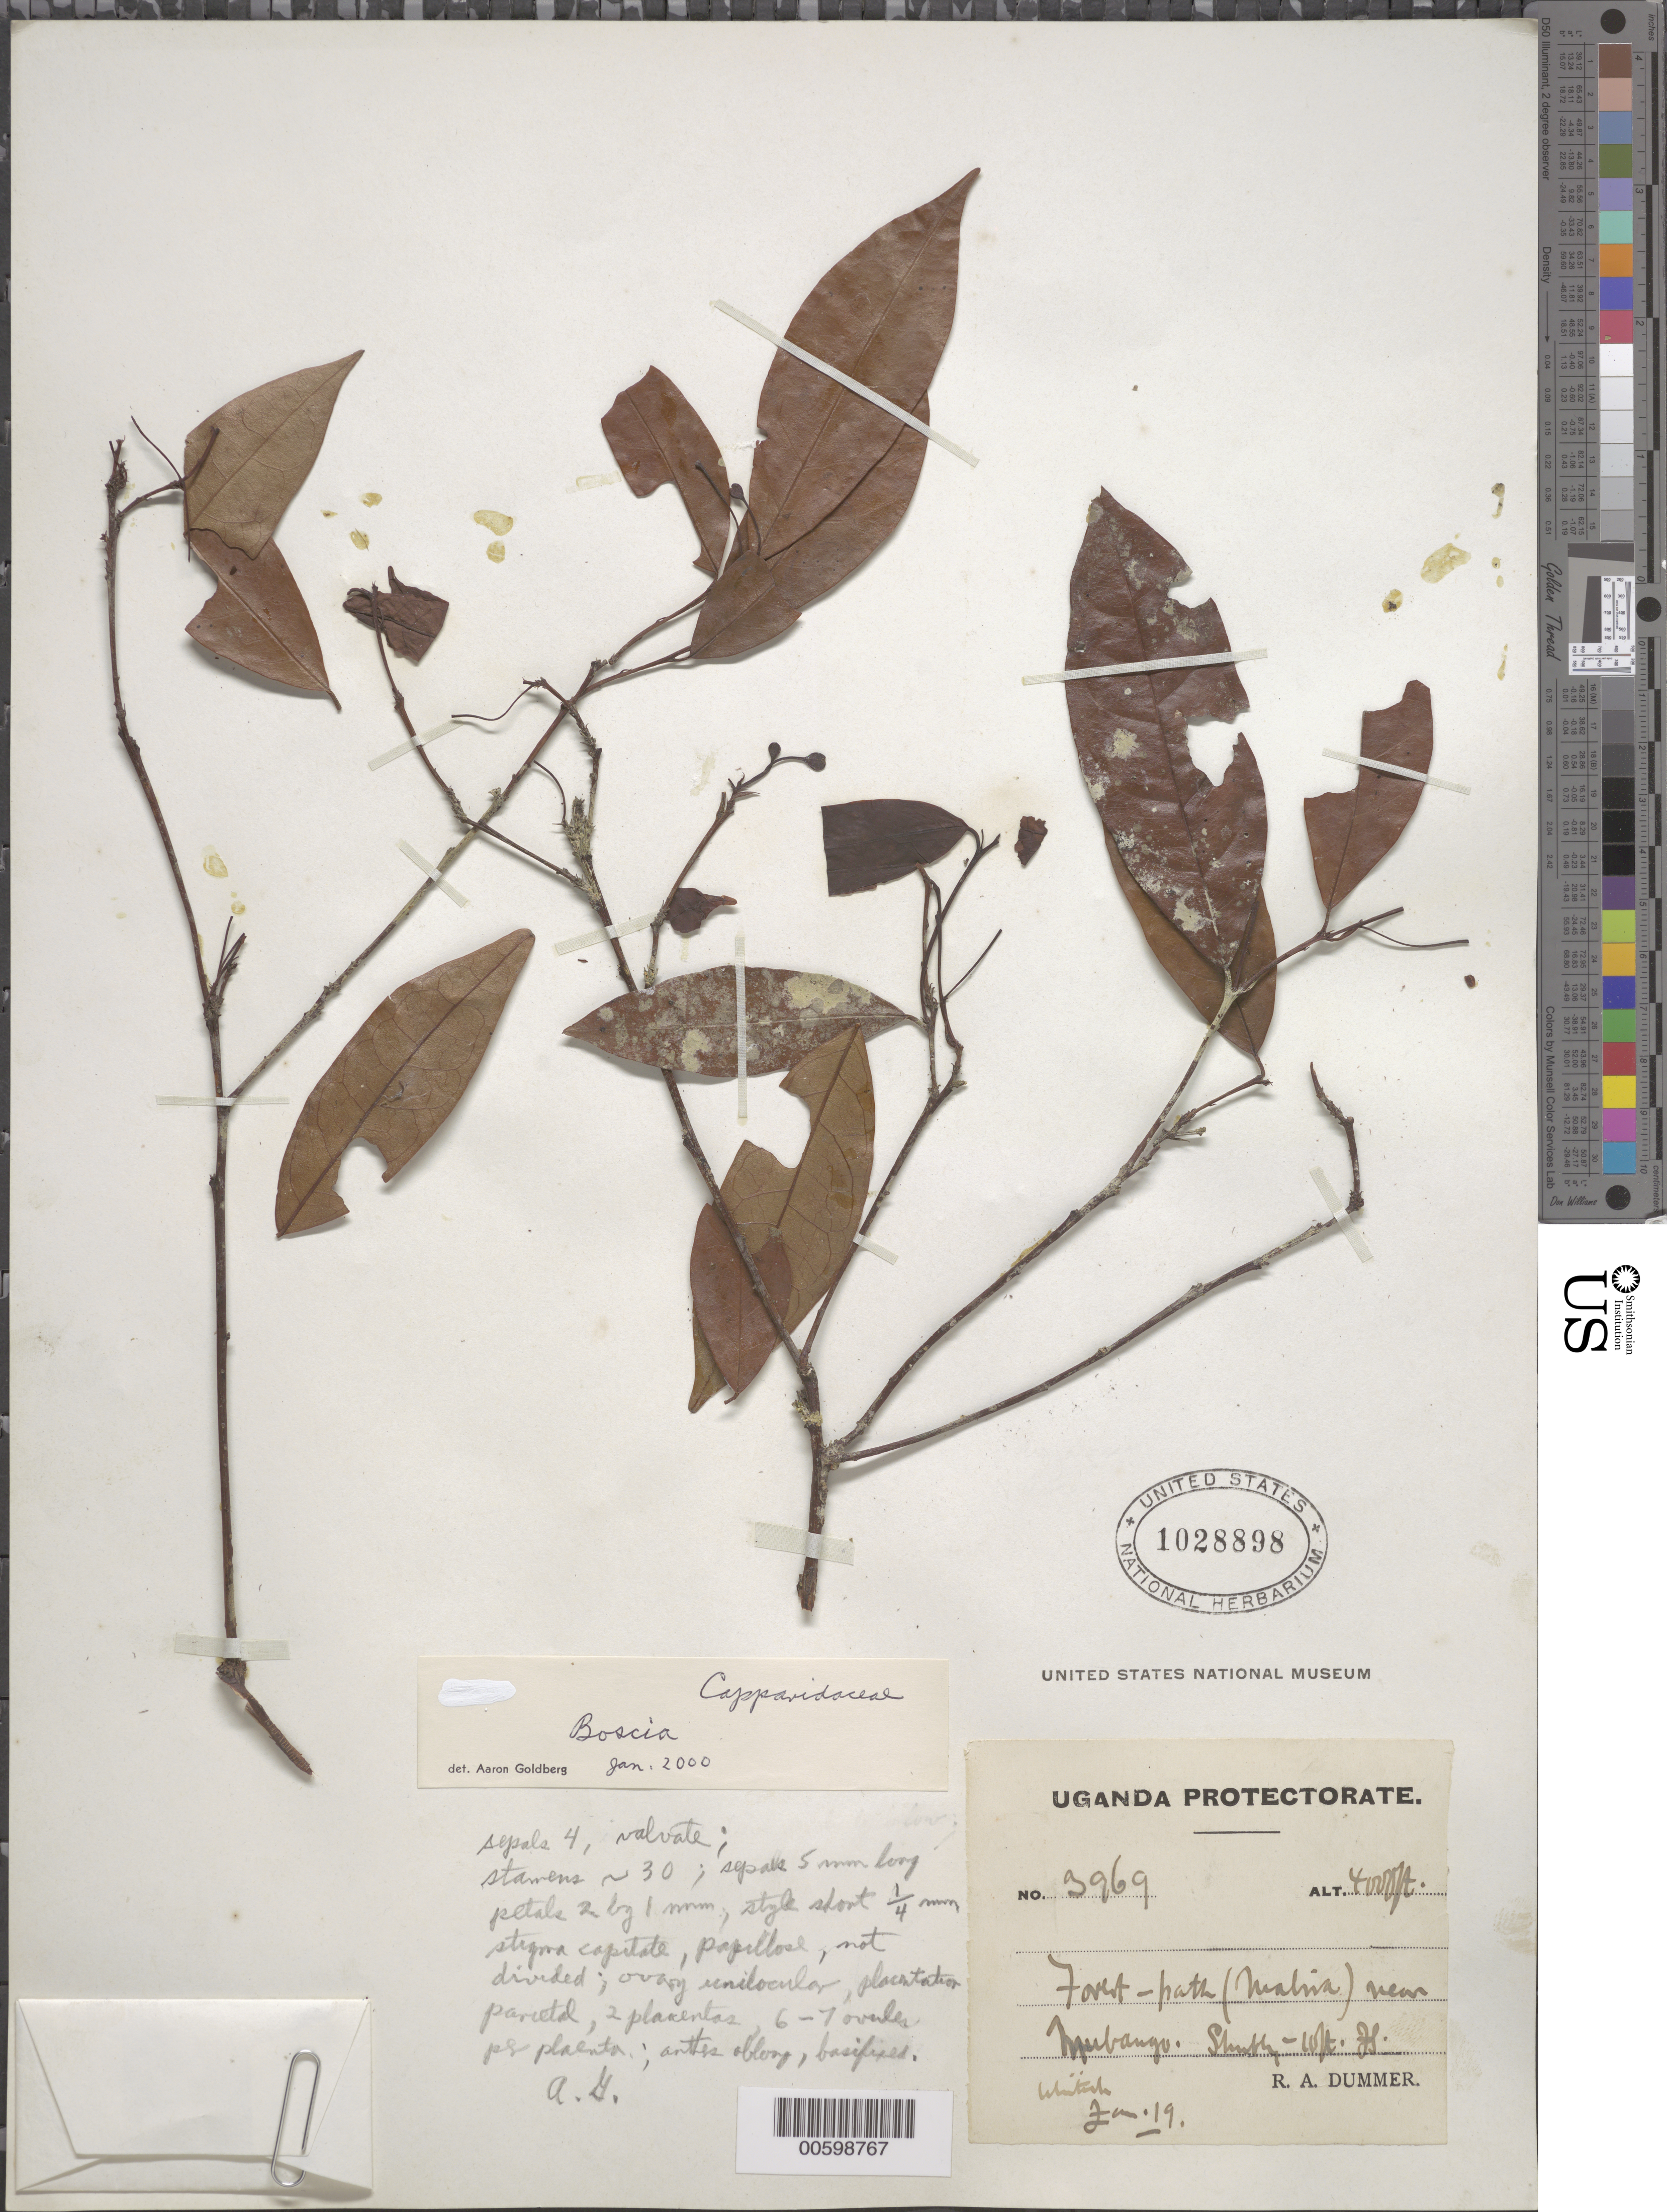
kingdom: Plantae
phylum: Tracheophyta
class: Magnoliopsida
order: Brassicales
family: Capparaceae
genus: Boscia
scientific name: Boscia sp.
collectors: R. A. Dümmer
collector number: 3969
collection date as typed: Jan 1916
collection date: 1916-01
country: Uganda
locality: Forest path (Malira) near Mubango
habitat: Shrub - 10ft, fl white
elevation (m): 1219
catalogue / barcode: US 1028898